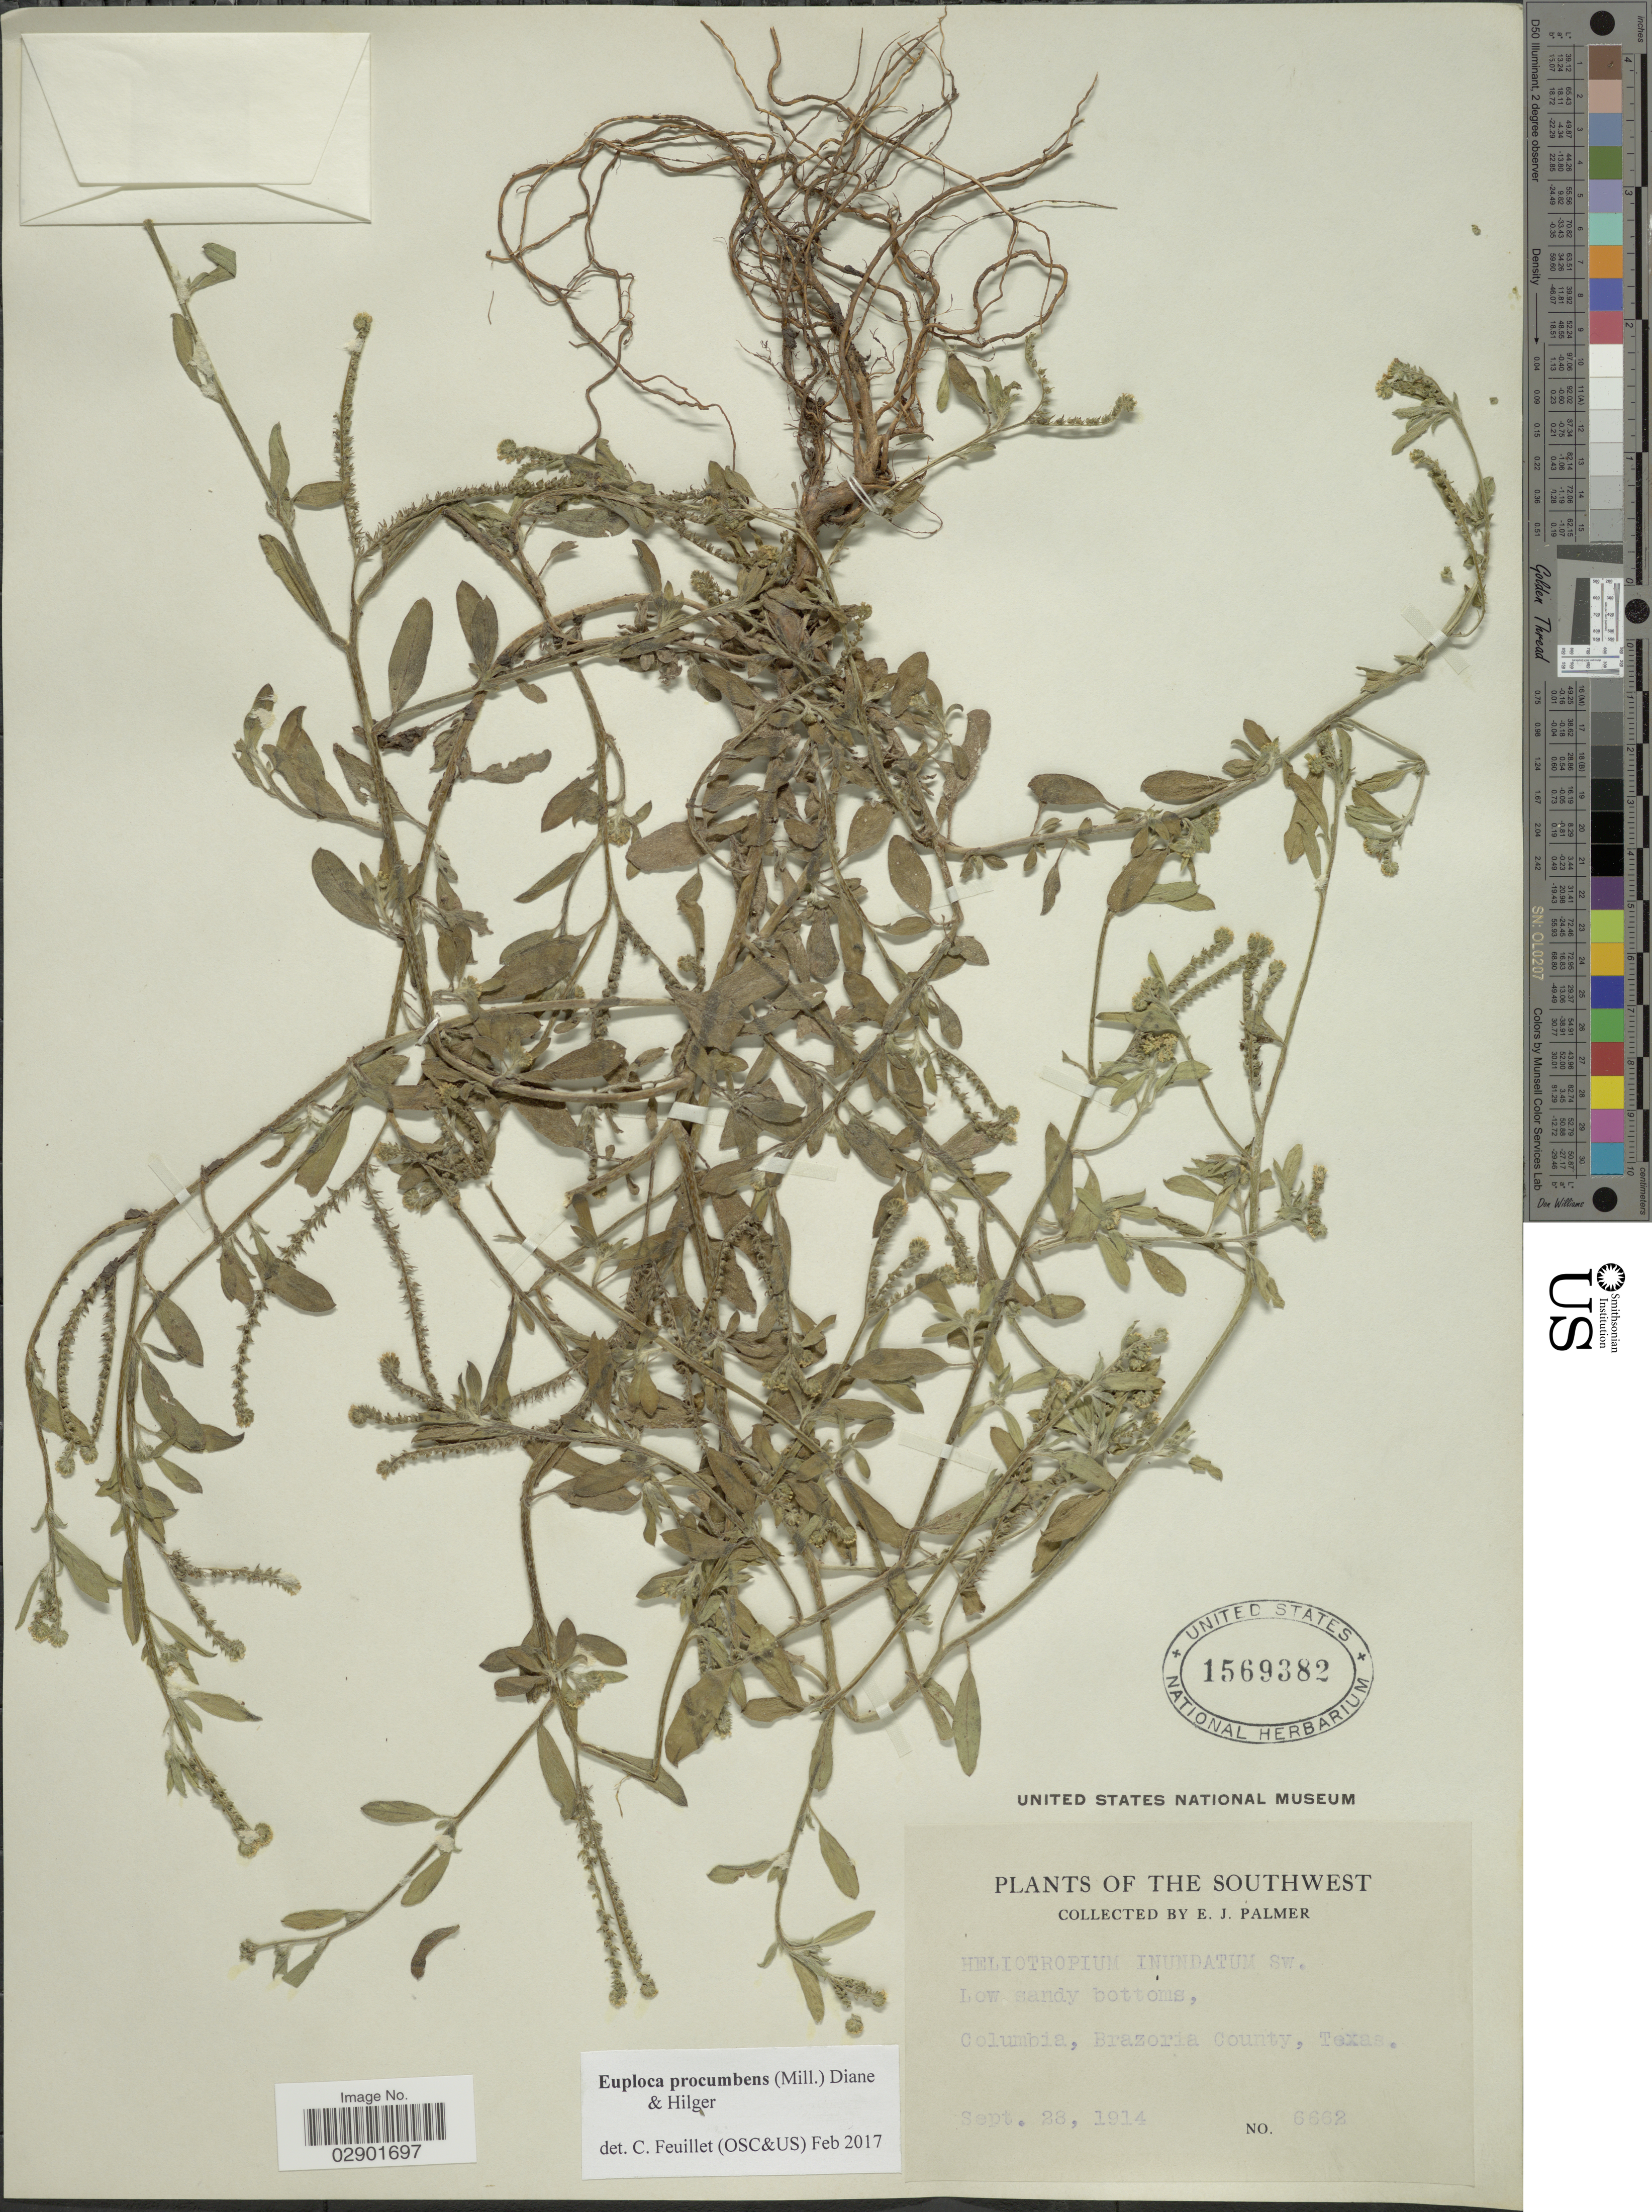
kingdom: Plantae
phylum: Tracheophyta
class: Magnoliopsida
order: Boraginales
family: Heliotropiaceae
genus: Euploca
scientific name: Euploca procumbens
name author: (Mill.) Diane & Hilger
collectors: E. J. Palmer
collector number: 6662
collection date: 1914-09-28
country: United States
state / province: Texas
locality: The Southwest. Low sandy bottoms, Columbia, Brazoria County.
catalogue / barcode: US 1569382